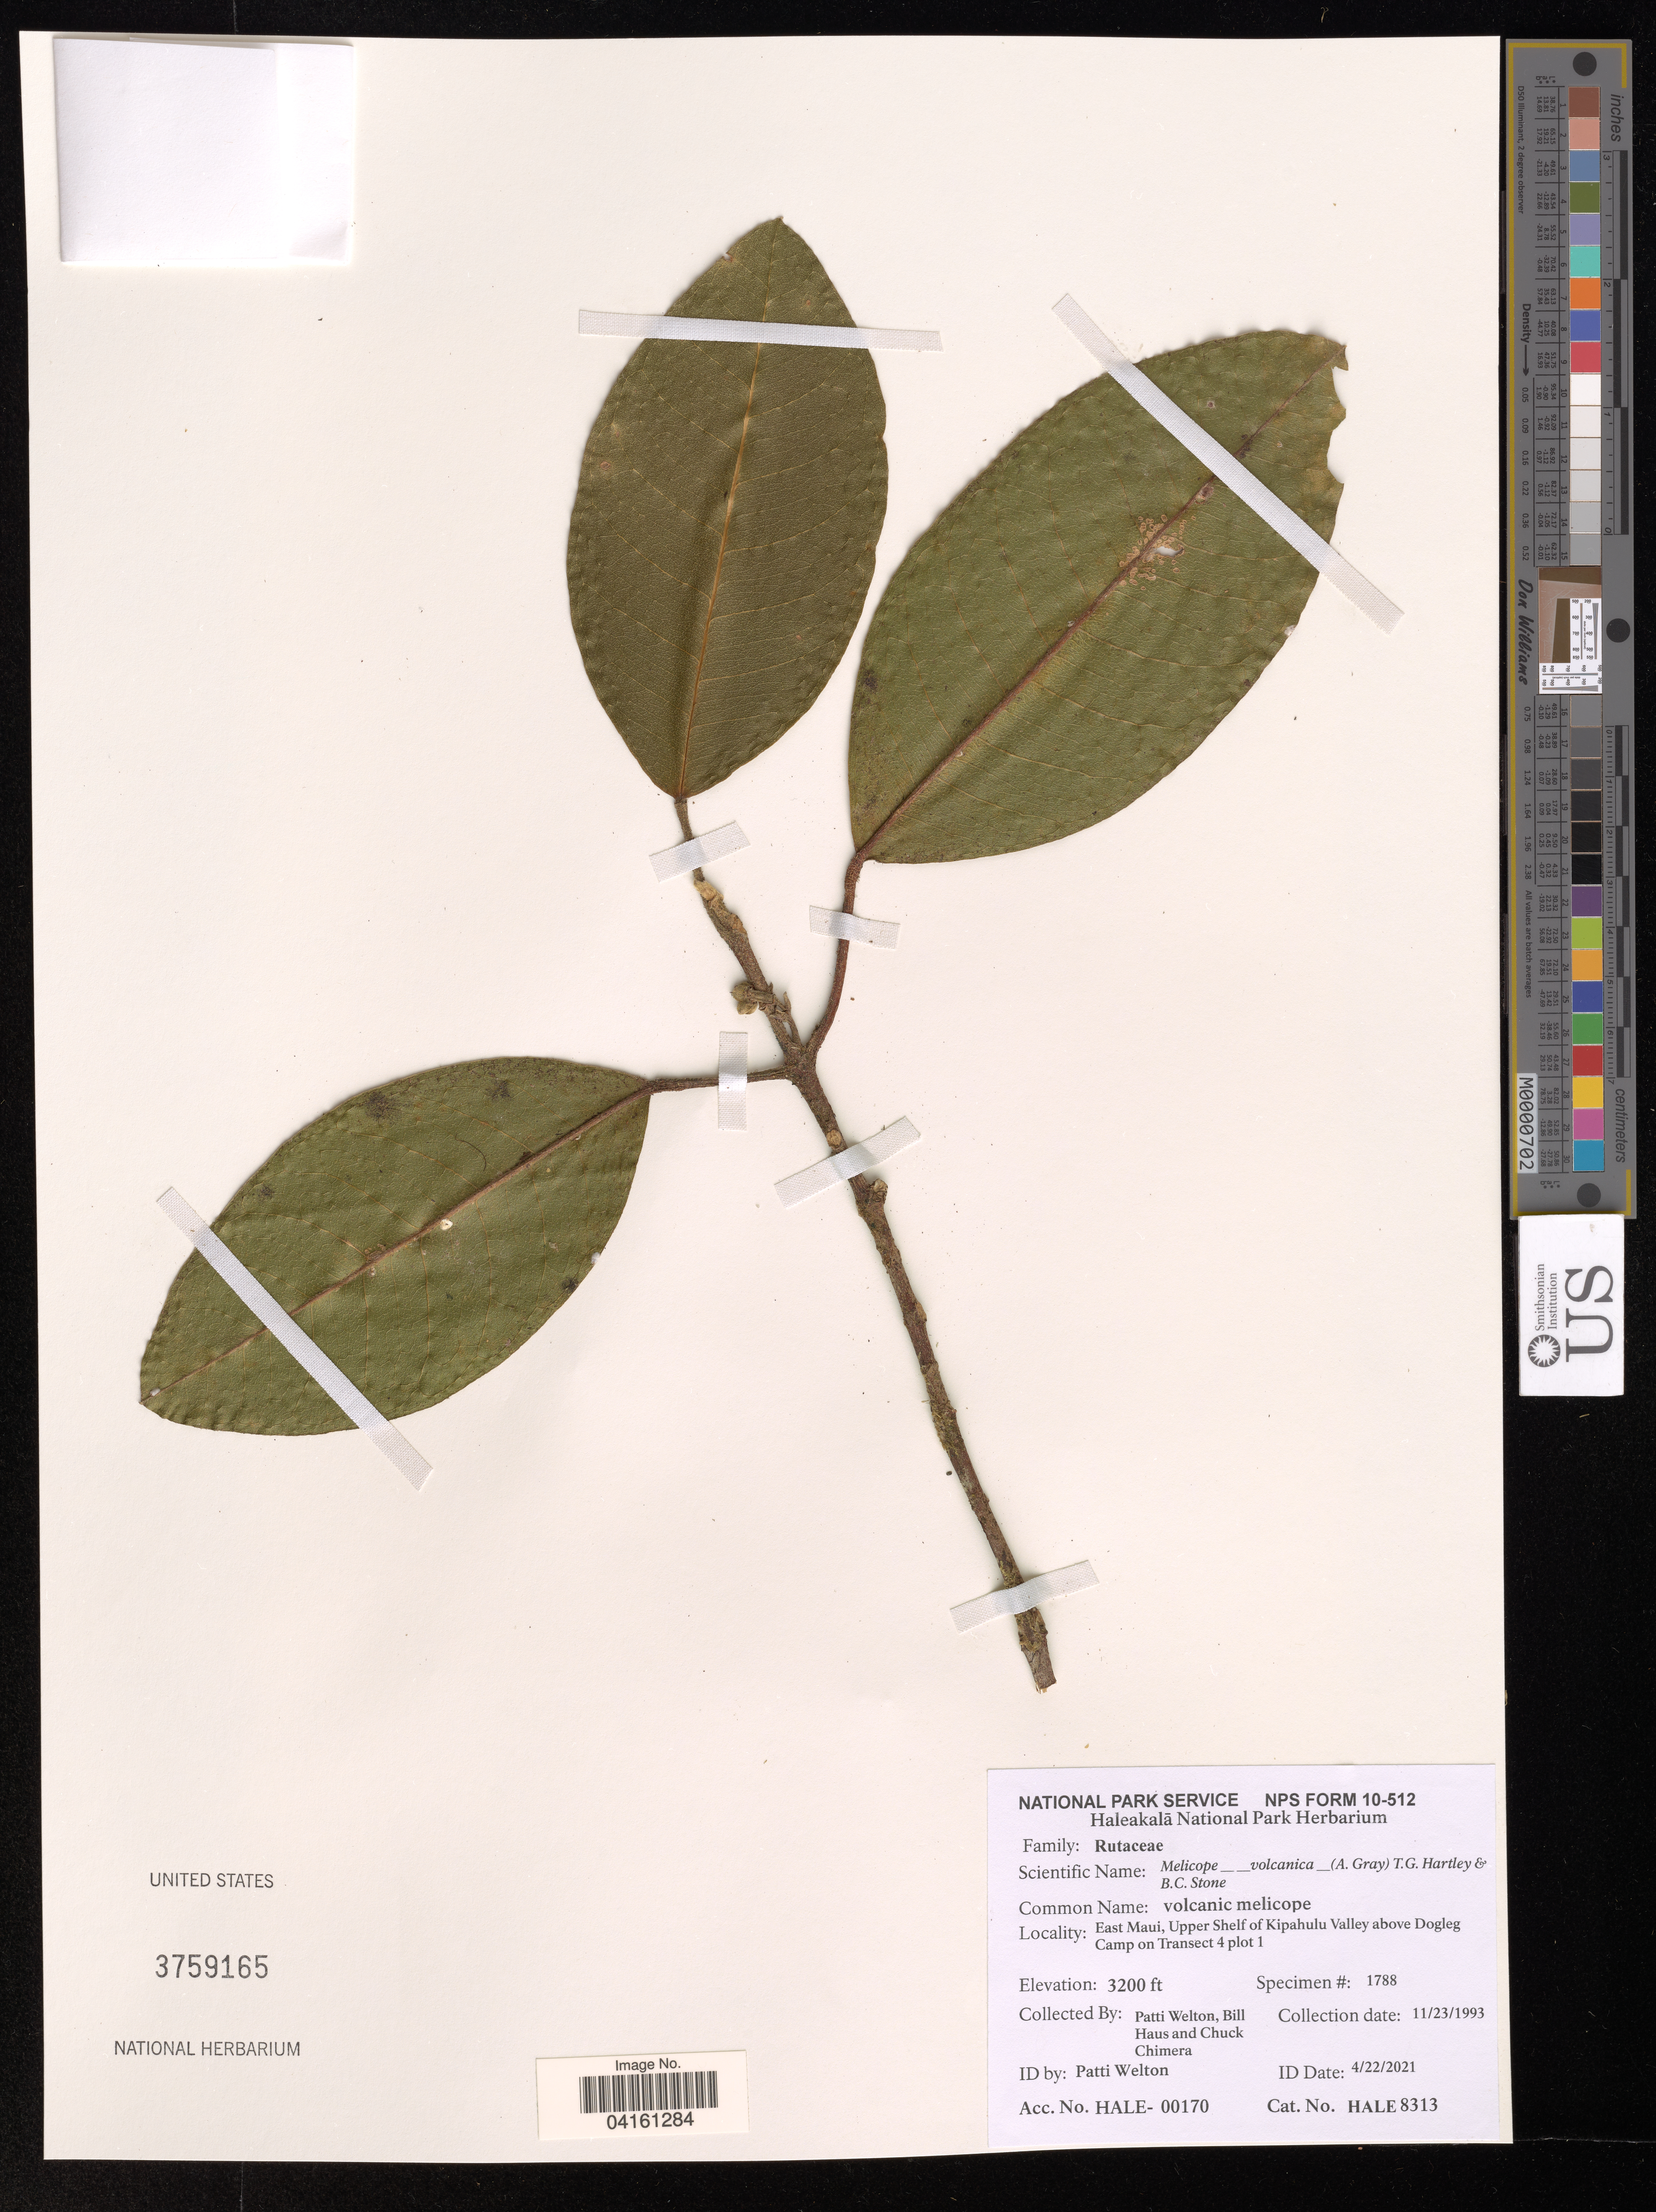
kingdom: Plantae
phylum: Tracheophyta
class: Magnoliopsida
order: Sapindales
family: Rutaceae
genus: Melicope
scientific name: Melicope volcanica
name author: (A. Gray) T.G. Hartley & B.C. Stone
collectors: P. Welton, B. Haus & C. Chimera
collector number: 1788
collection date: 1993-11-23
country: United States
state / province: Hawaii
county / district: Maui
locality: East Maui, Upper Shelf of Kipahulu Valley above Dogleg Camp on Transect 4 plot 1.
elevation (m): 975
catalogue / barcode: US 3759165